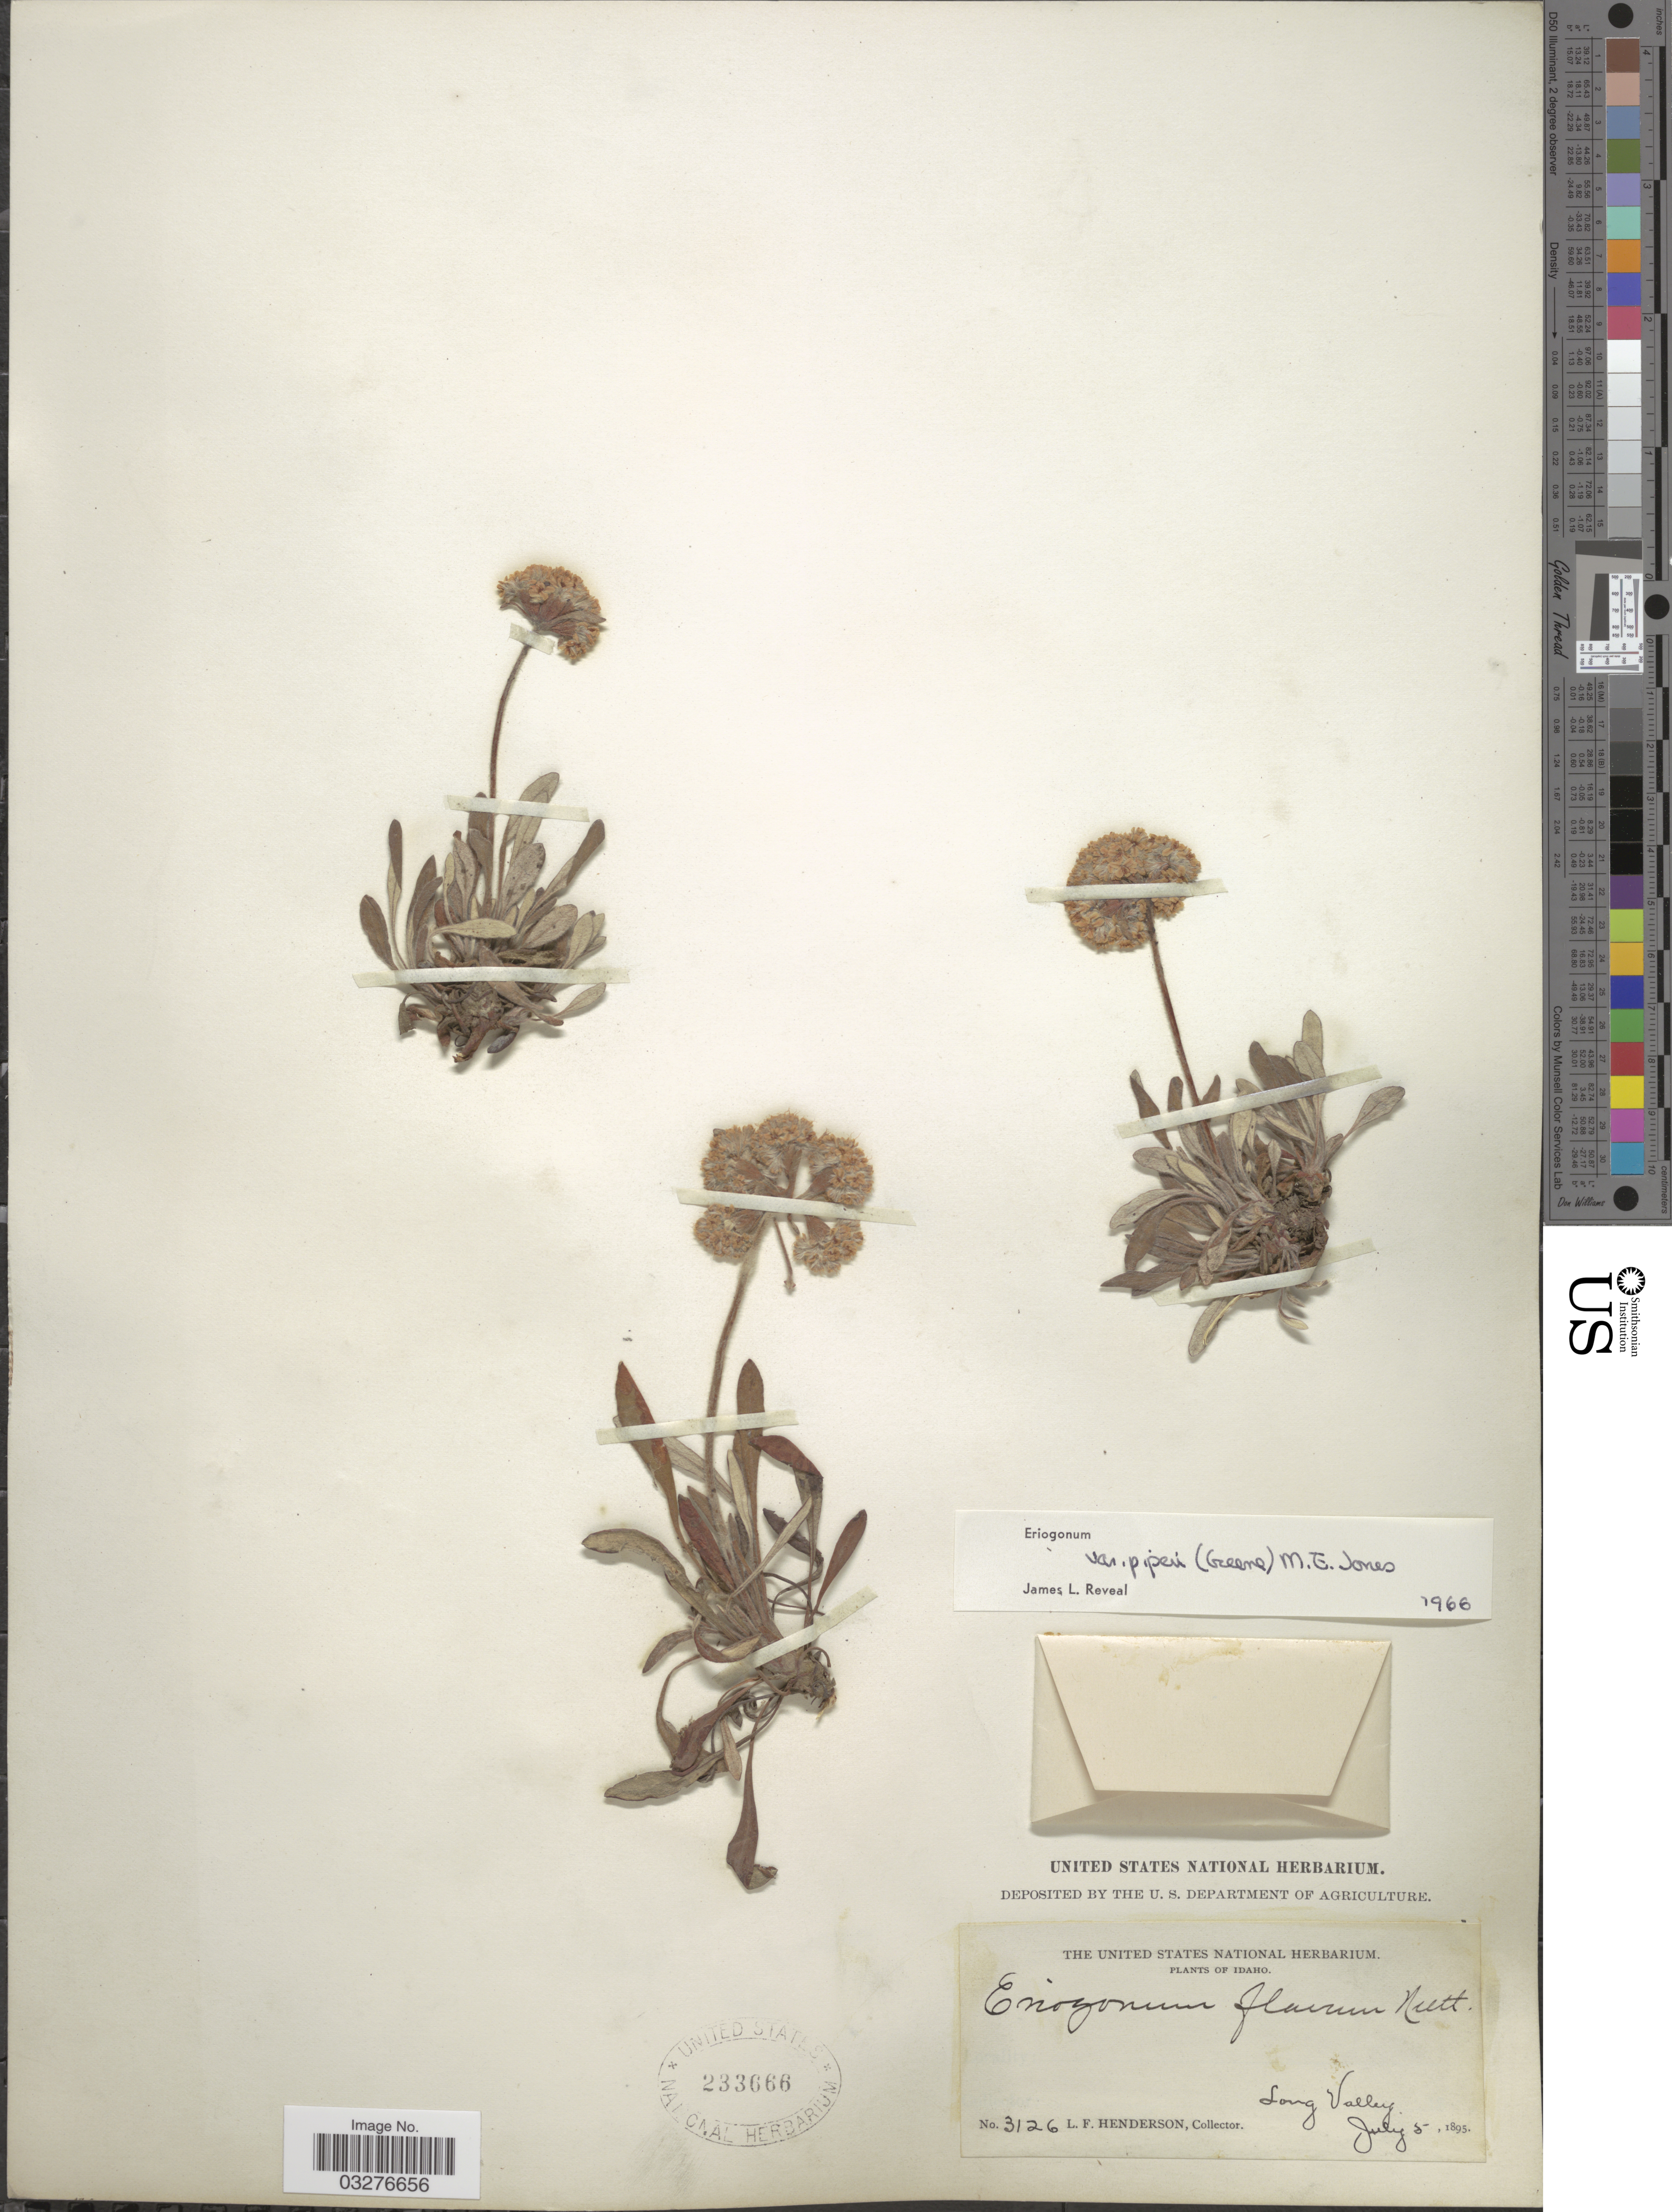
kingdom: Plantae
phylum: Tracheophyta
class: Magnoliopsida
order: Caryophyllales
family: Polygonaceae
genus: Eriogonum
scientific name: Eriogonum flavum var. piperi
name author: M.E. Jones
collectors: L. Henderson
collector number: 3126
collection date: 1895-07-05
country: United States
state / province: Idaho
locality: Long Valley.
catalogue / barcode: US 233666